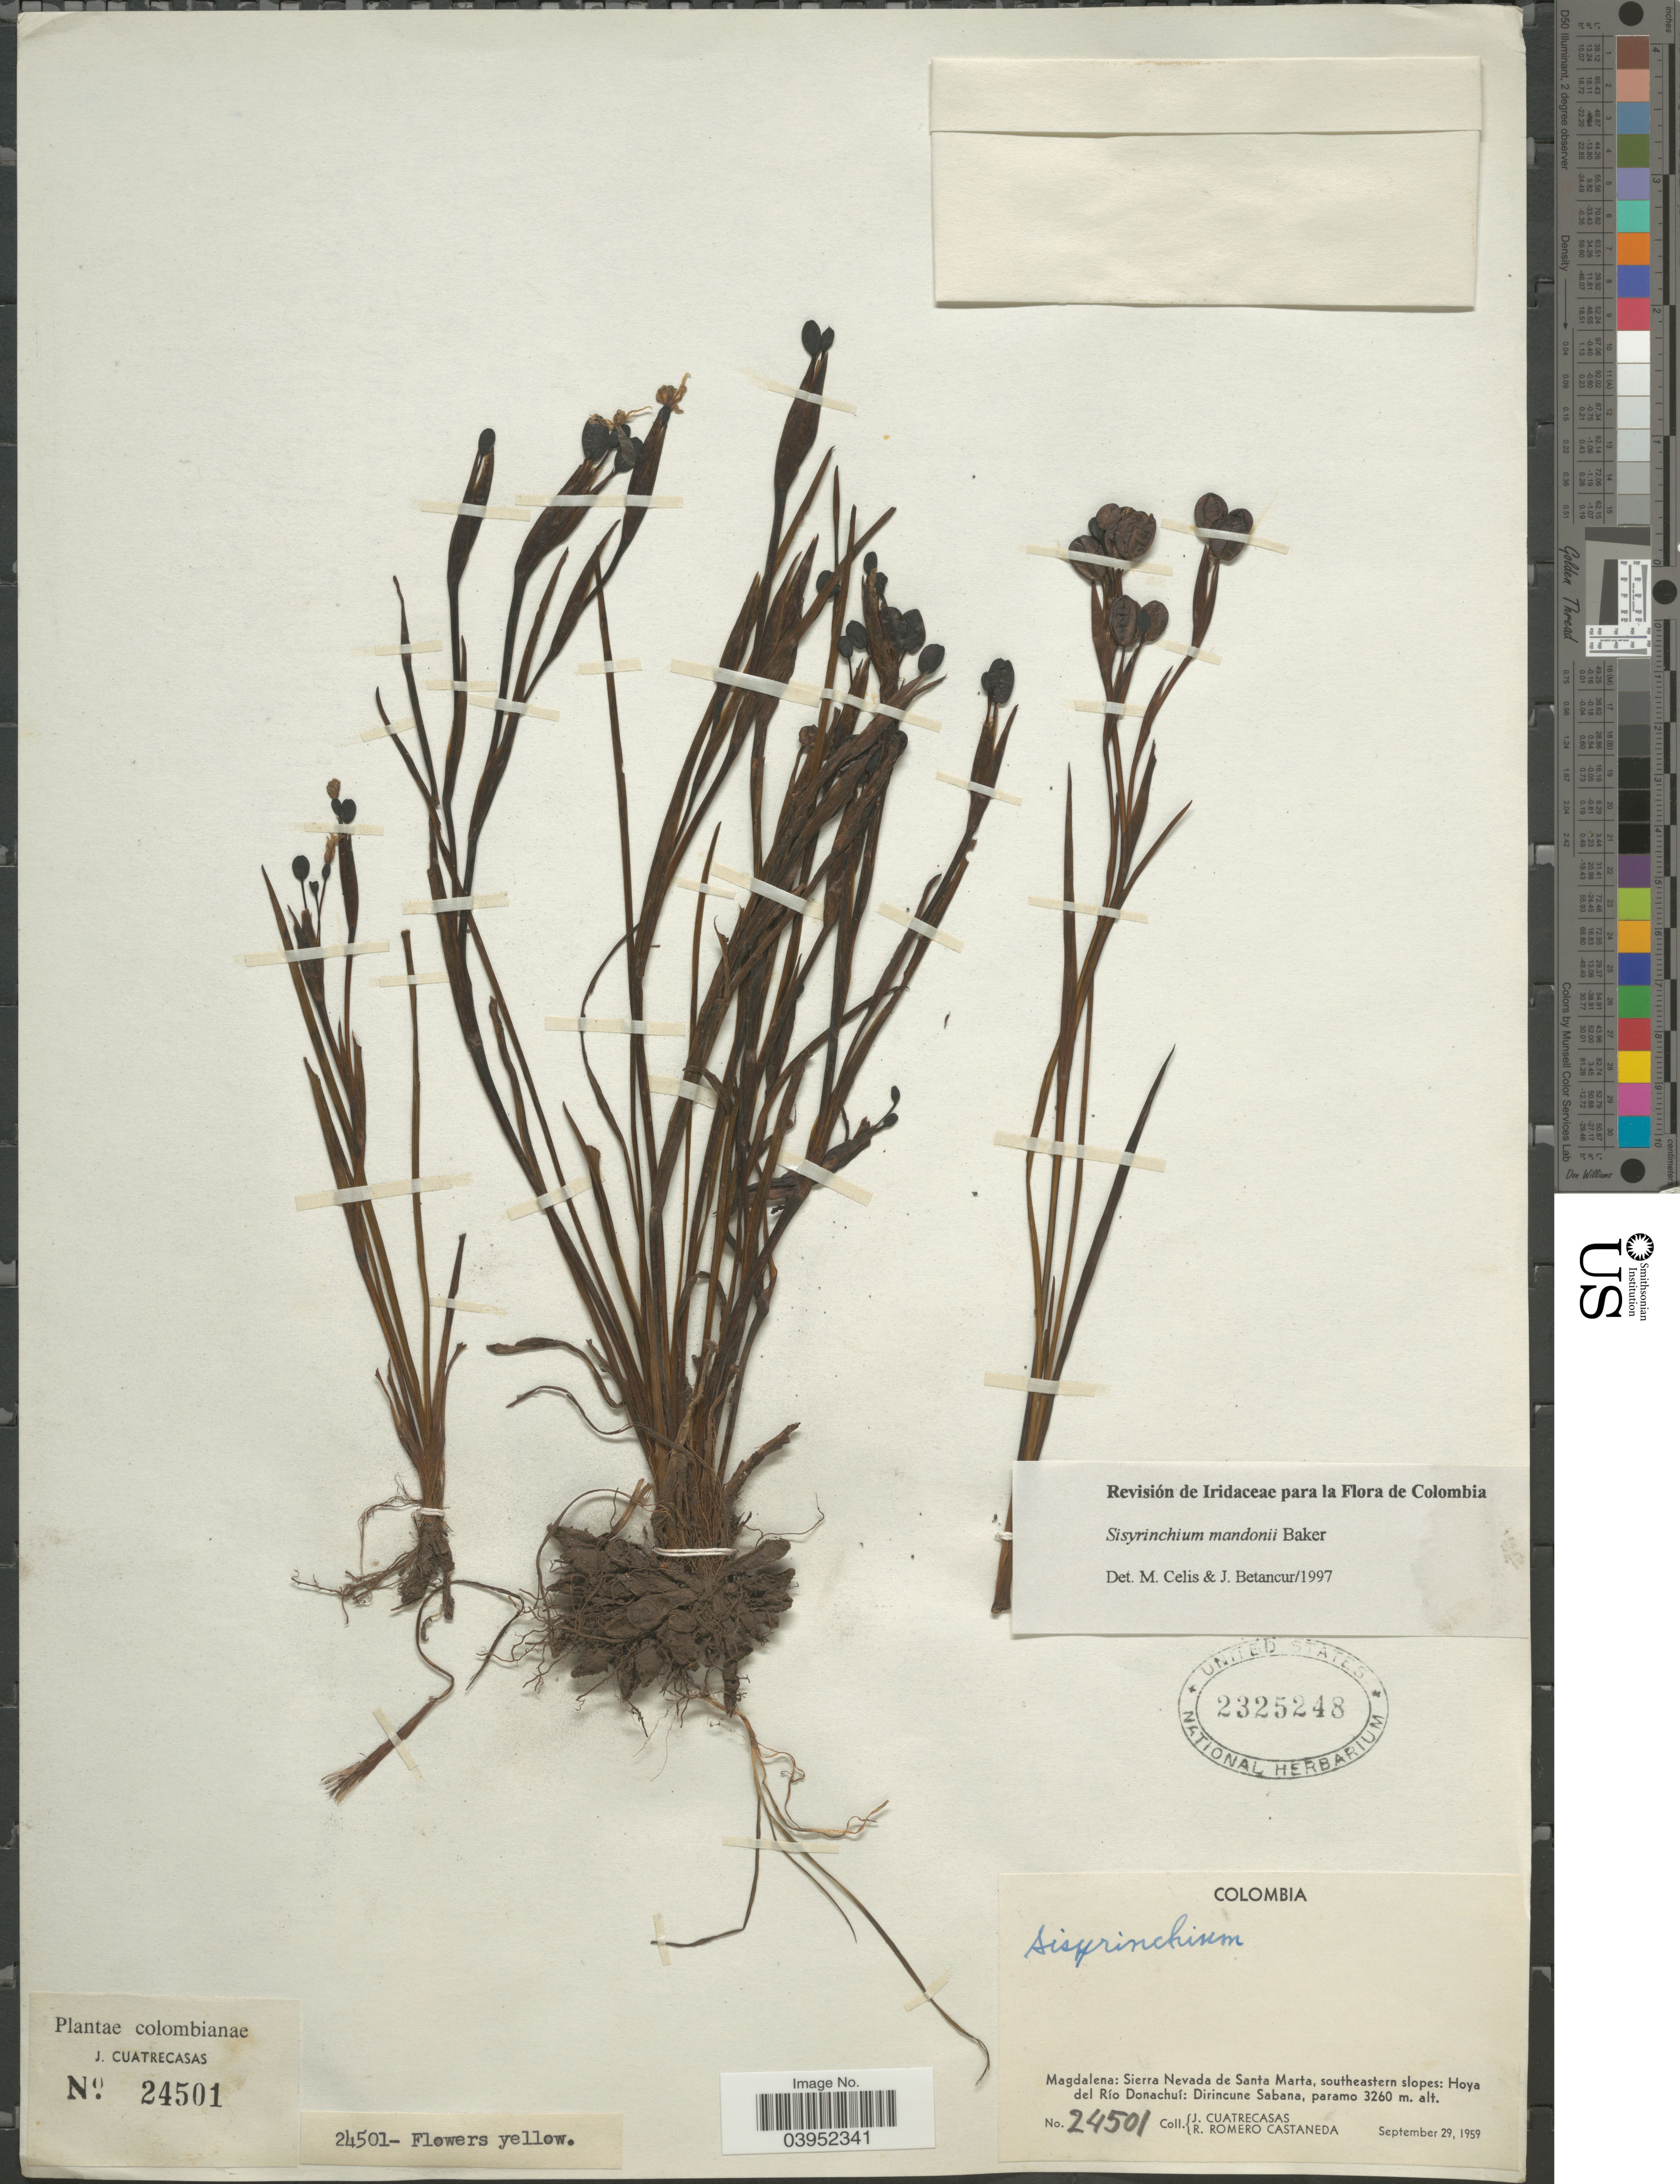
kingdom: Plantae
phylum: Tracheophyta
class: Liliopsida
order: Asparagales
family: Iridaceae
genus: Sisyrinchium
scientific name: Sisyrinchium mandonii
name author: Baker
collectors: J. Cuatrecasas & R. Romero Castañeda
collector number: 24501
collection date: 1959-09-29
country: Colombia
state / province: Magdalena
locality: Sierra Nevada de Santa Marta, southeastern slopes: Hoya del Río Donachuí: Dirincune Sabana, paramo.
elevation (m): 3260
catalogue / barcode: US 2325248